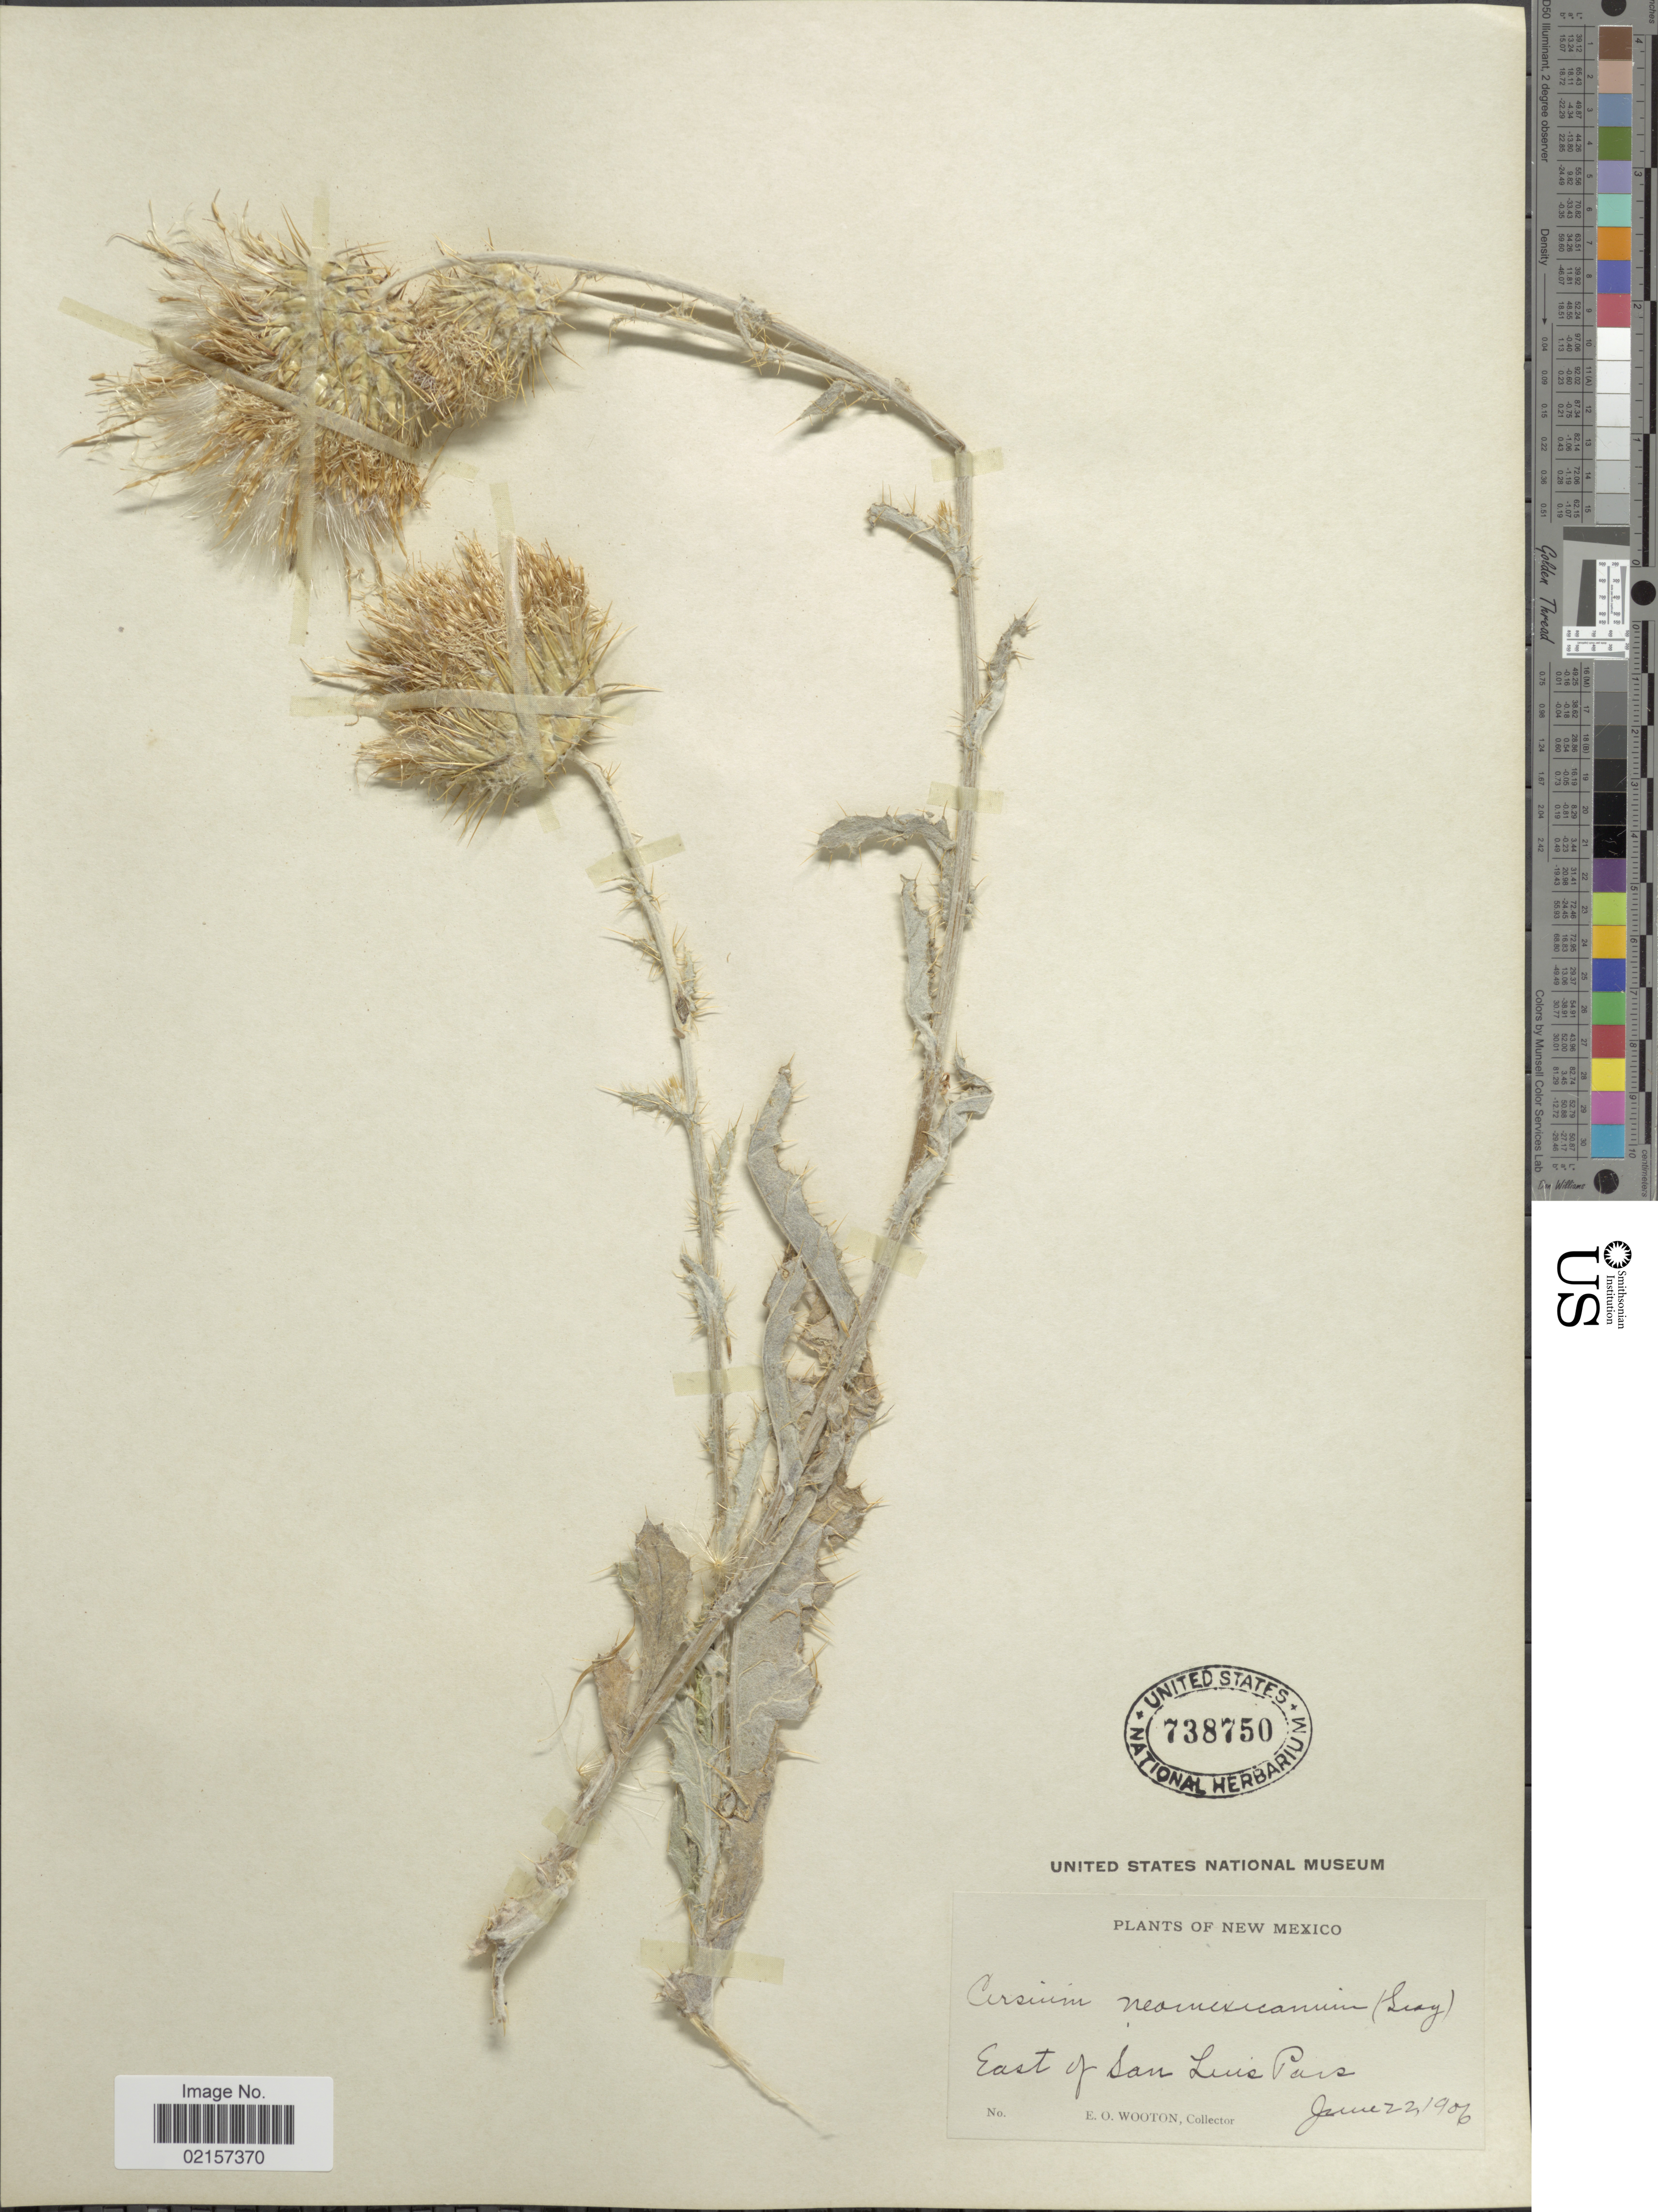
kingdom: Plantae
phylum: Tracheophyta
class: Magnoliopsida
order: Asterales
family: Asteraceae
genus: Cirsium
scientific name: Cirsium neomexicanum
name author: A. Gray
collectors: E. O. Wooton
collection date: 1906-06-22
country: United States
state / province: New Mexico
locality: East of San Luis Pass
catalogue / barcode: US 738750